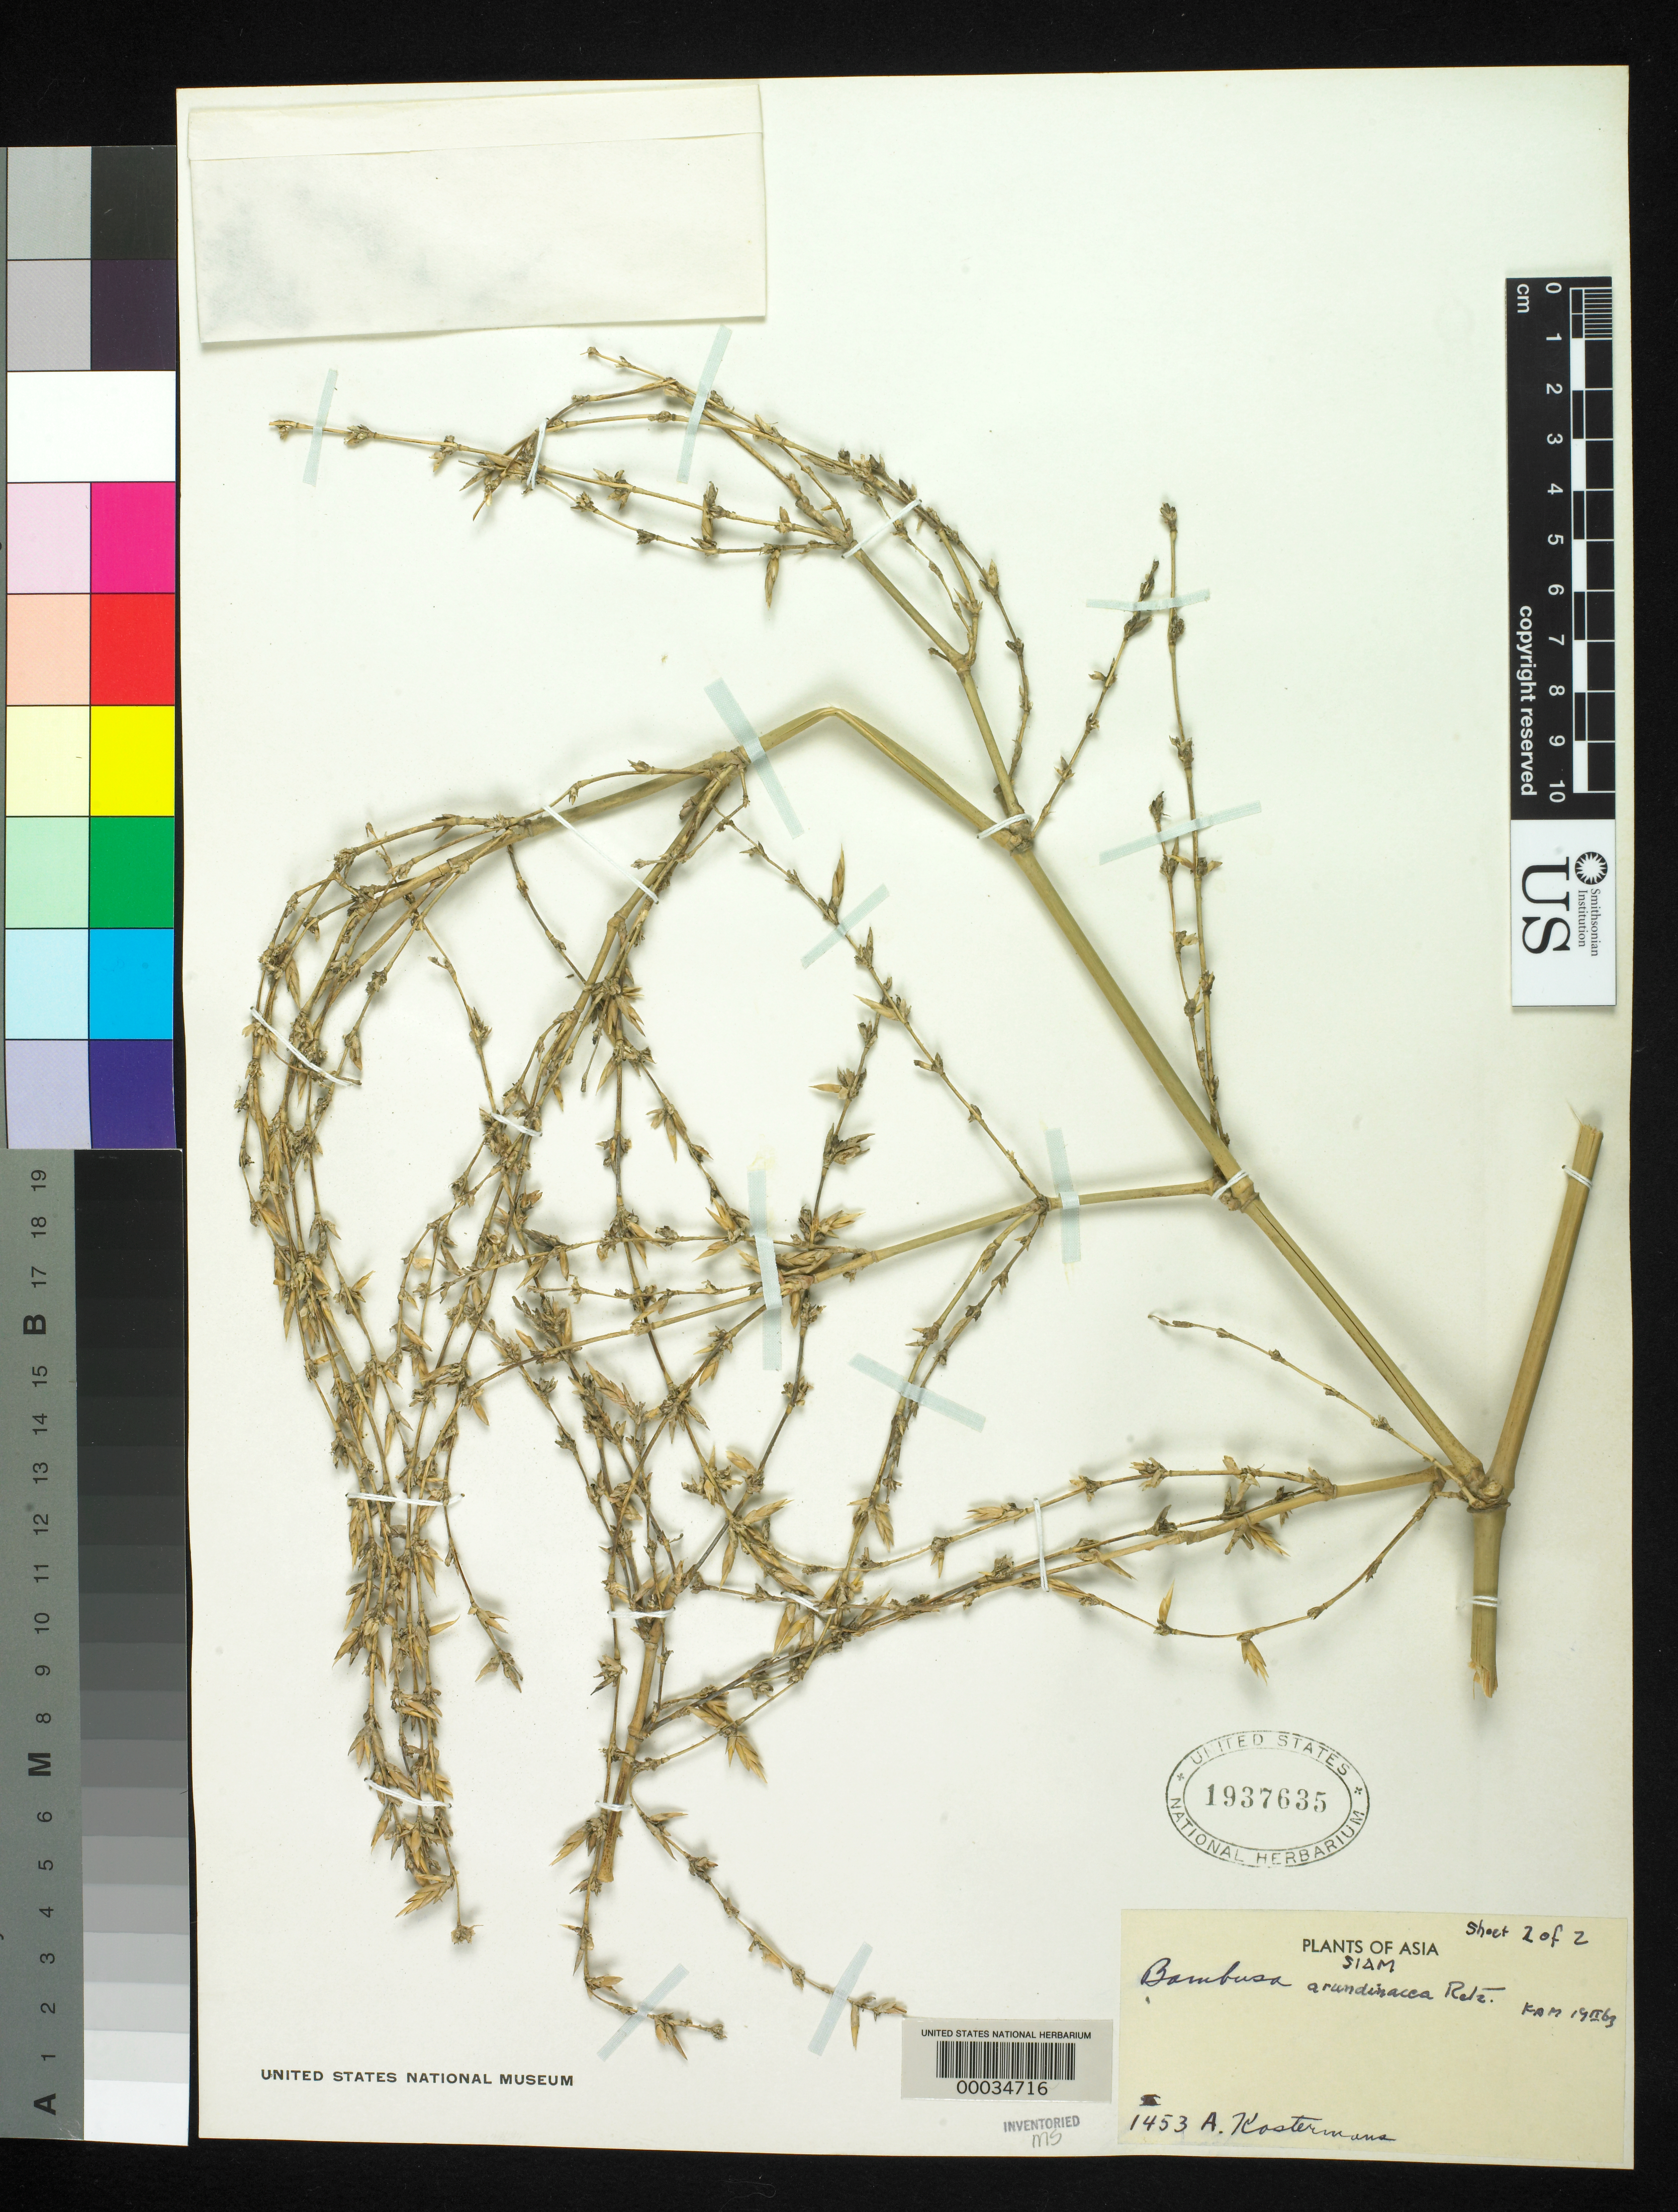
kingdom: Plantae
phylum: Tracheophyta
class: Liliopsida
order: Poales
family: Poaceae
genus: Bambusa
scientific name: Bambusa bambos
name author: (L.) Voss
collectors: A. J. G. Kostermans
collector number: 1453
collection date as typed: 04 Aug 1946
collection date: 1946-08-04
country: Thailand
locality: Kin sayok, kanburi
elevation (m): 100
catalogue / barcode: US 1937635